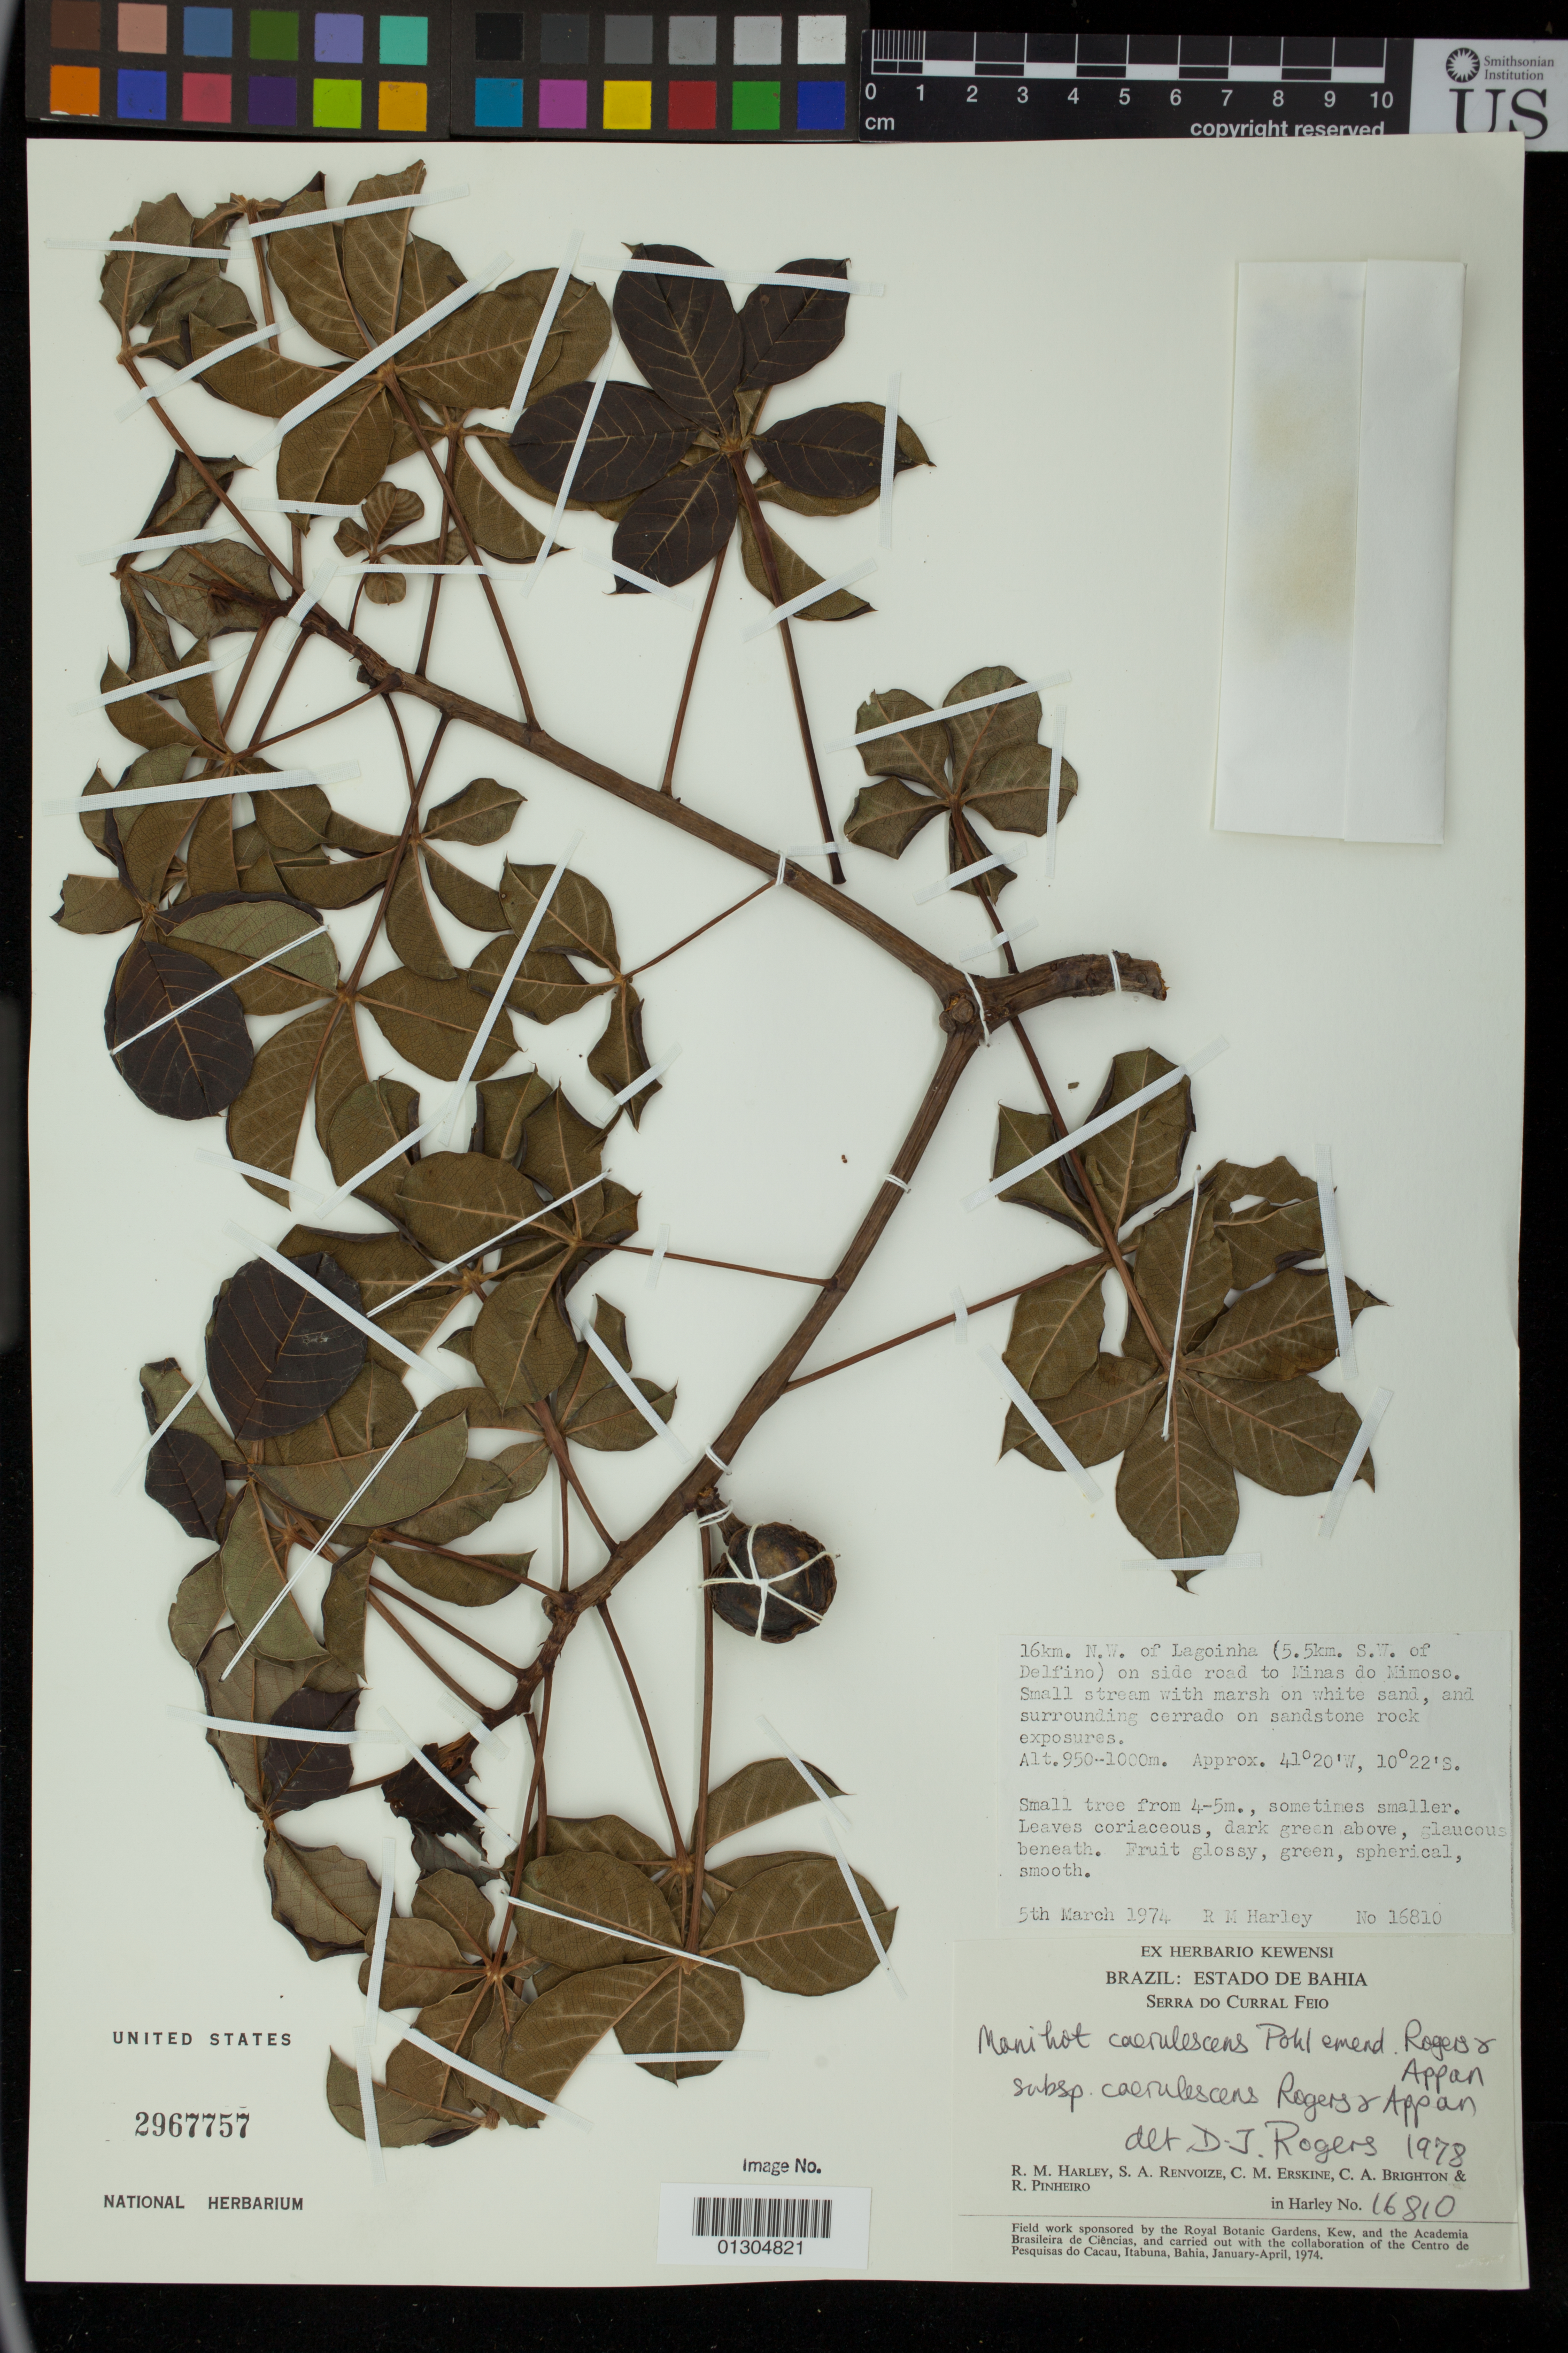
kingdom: Plantae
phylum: Tracheophyta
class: Magnoliopsida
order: Malpighiales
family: Euphorbiaceae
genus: Manihot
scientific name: Manihot caerulescens subsp. caerulescens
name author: Pohl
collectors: R. M. Harley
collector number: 16810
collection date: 1974-03-05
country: Brazil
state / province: Bahia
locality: Serra do Curral Feio, 16km. N.W. of Lagoinha (5.5km. S.W. of Delfino) on side road to Minas do Mimoso.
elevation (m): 950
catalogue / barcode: US 2967757